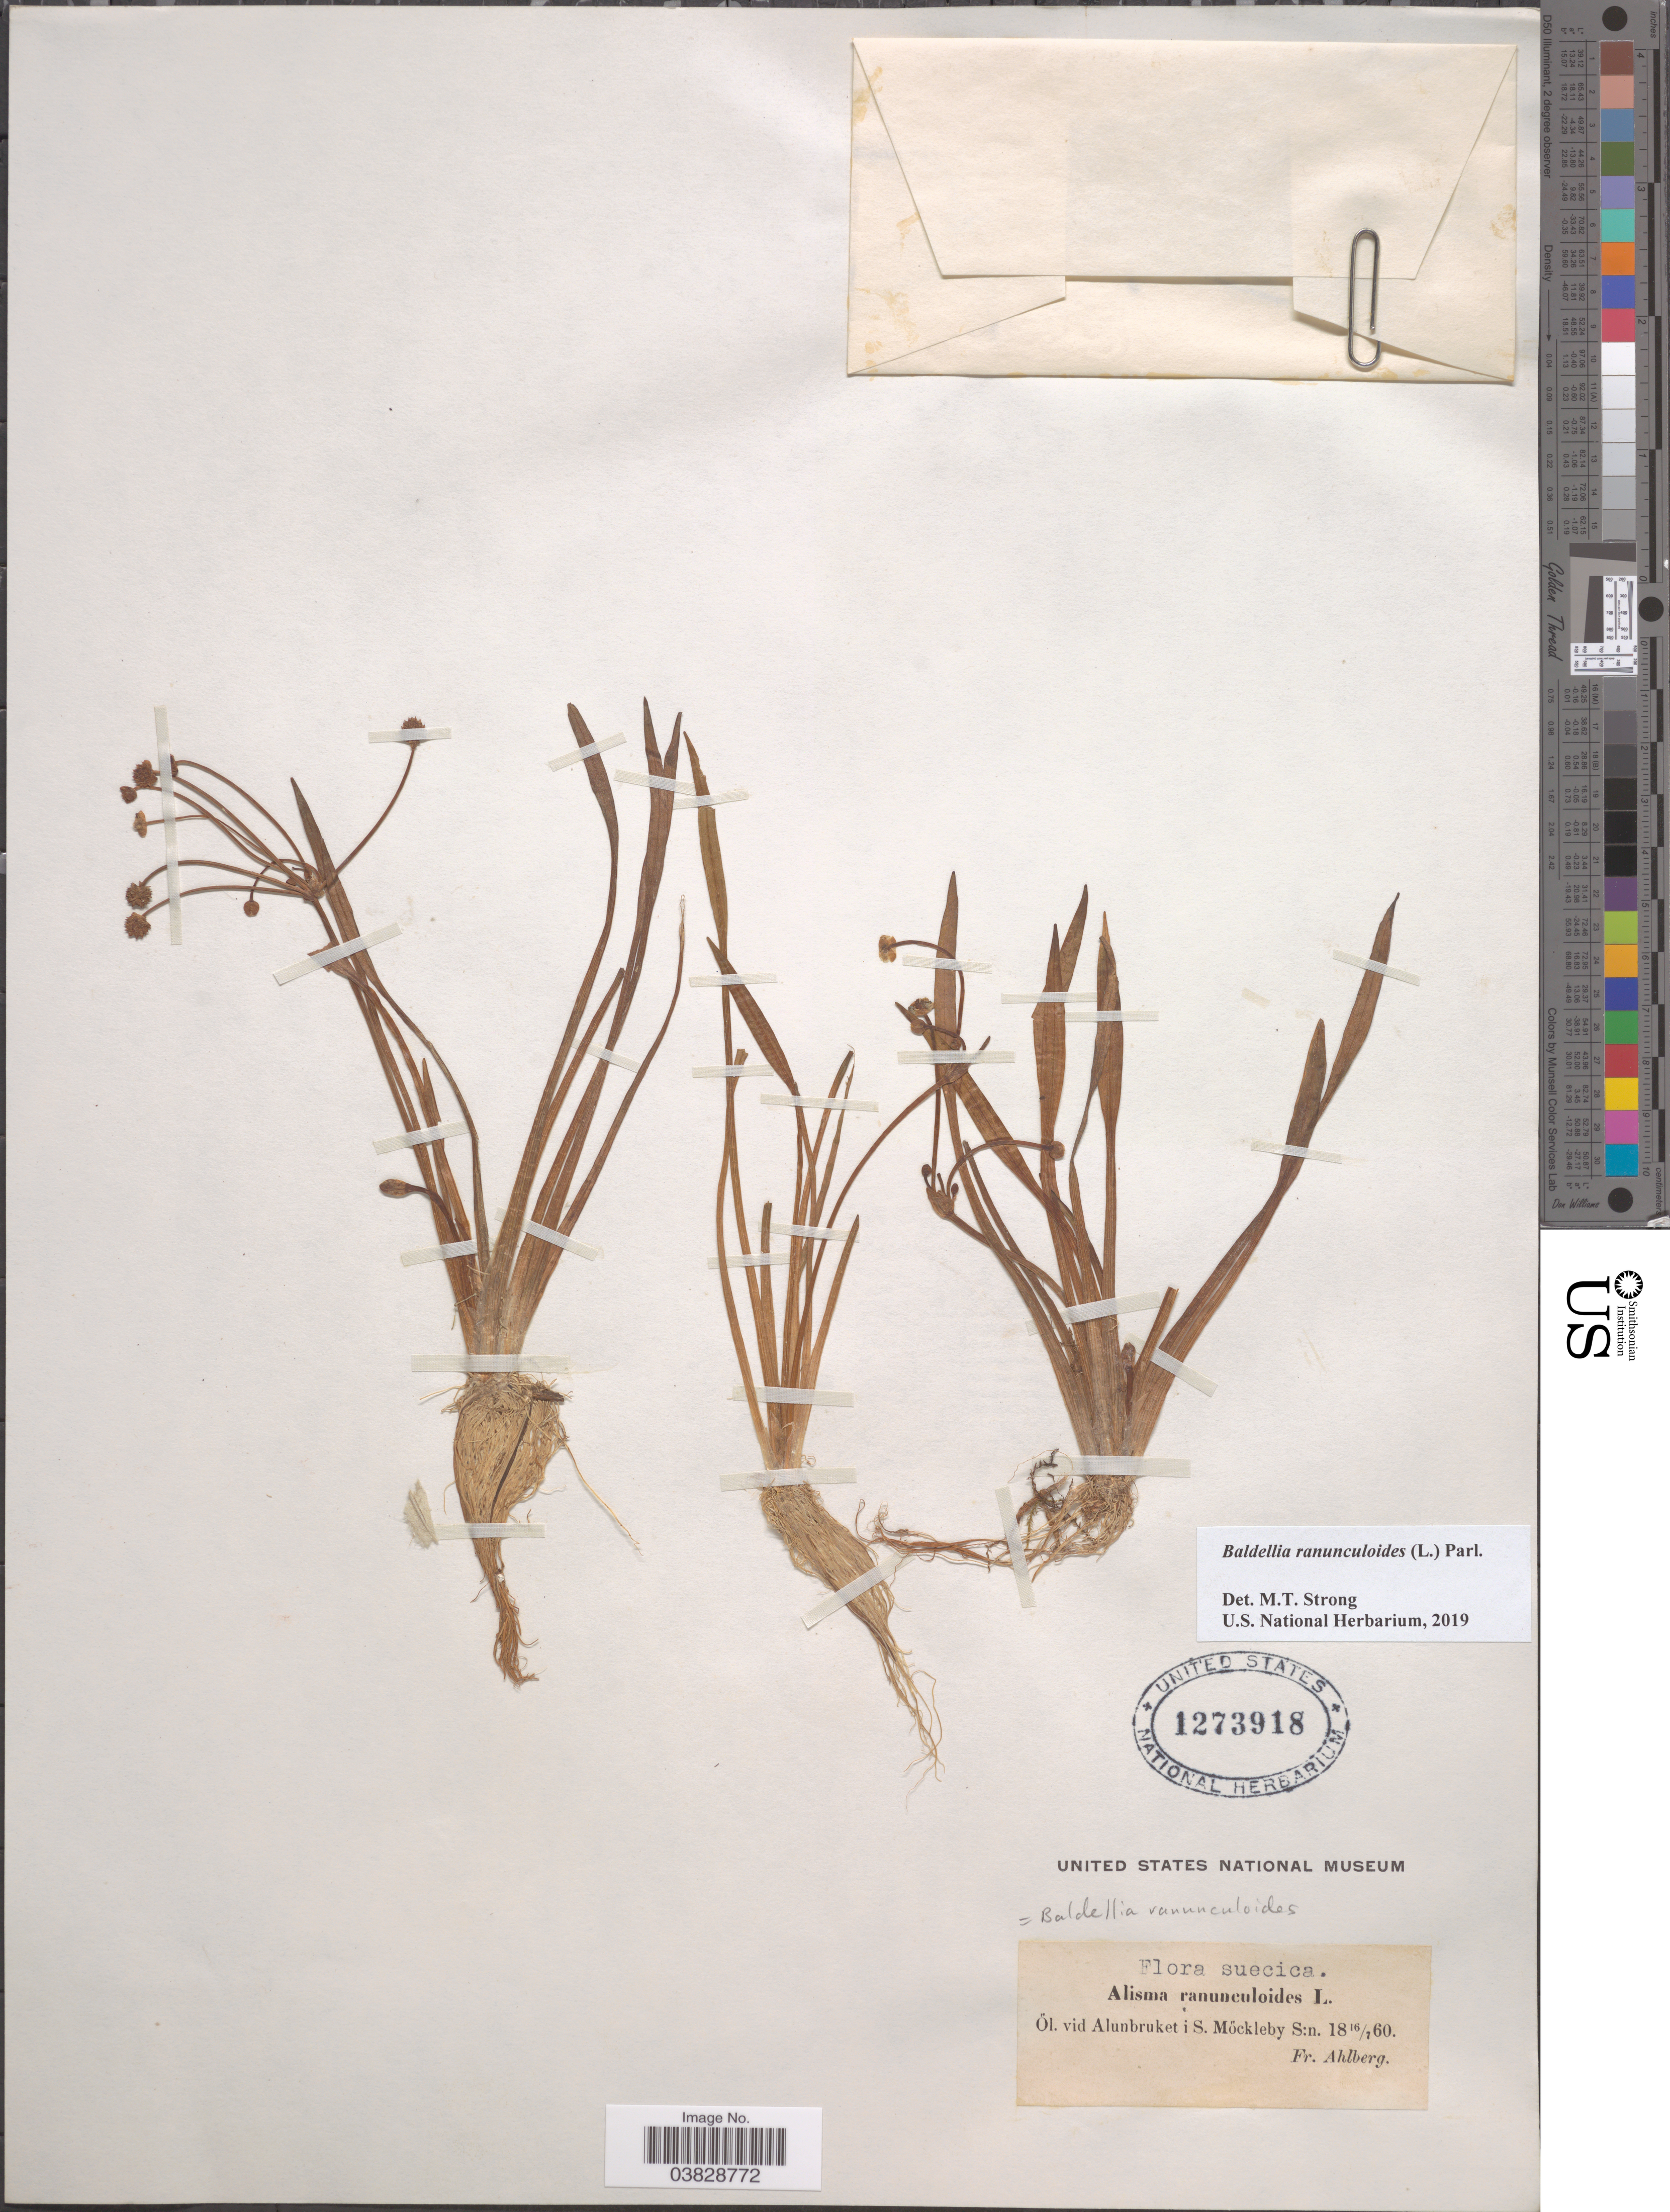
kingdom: Plantae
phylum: Tracheophyta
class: Liliopsida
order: Alismatales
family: Alismataceae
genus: Baldellia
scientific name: Baldellia ranunculoides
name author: (L.) Parl.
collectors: F. Ahlberg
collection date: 1860-07-16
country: Sweden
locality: Suecica. Öl. vid Alunbruket i S. Möckleby S.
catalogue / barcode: US 1273918